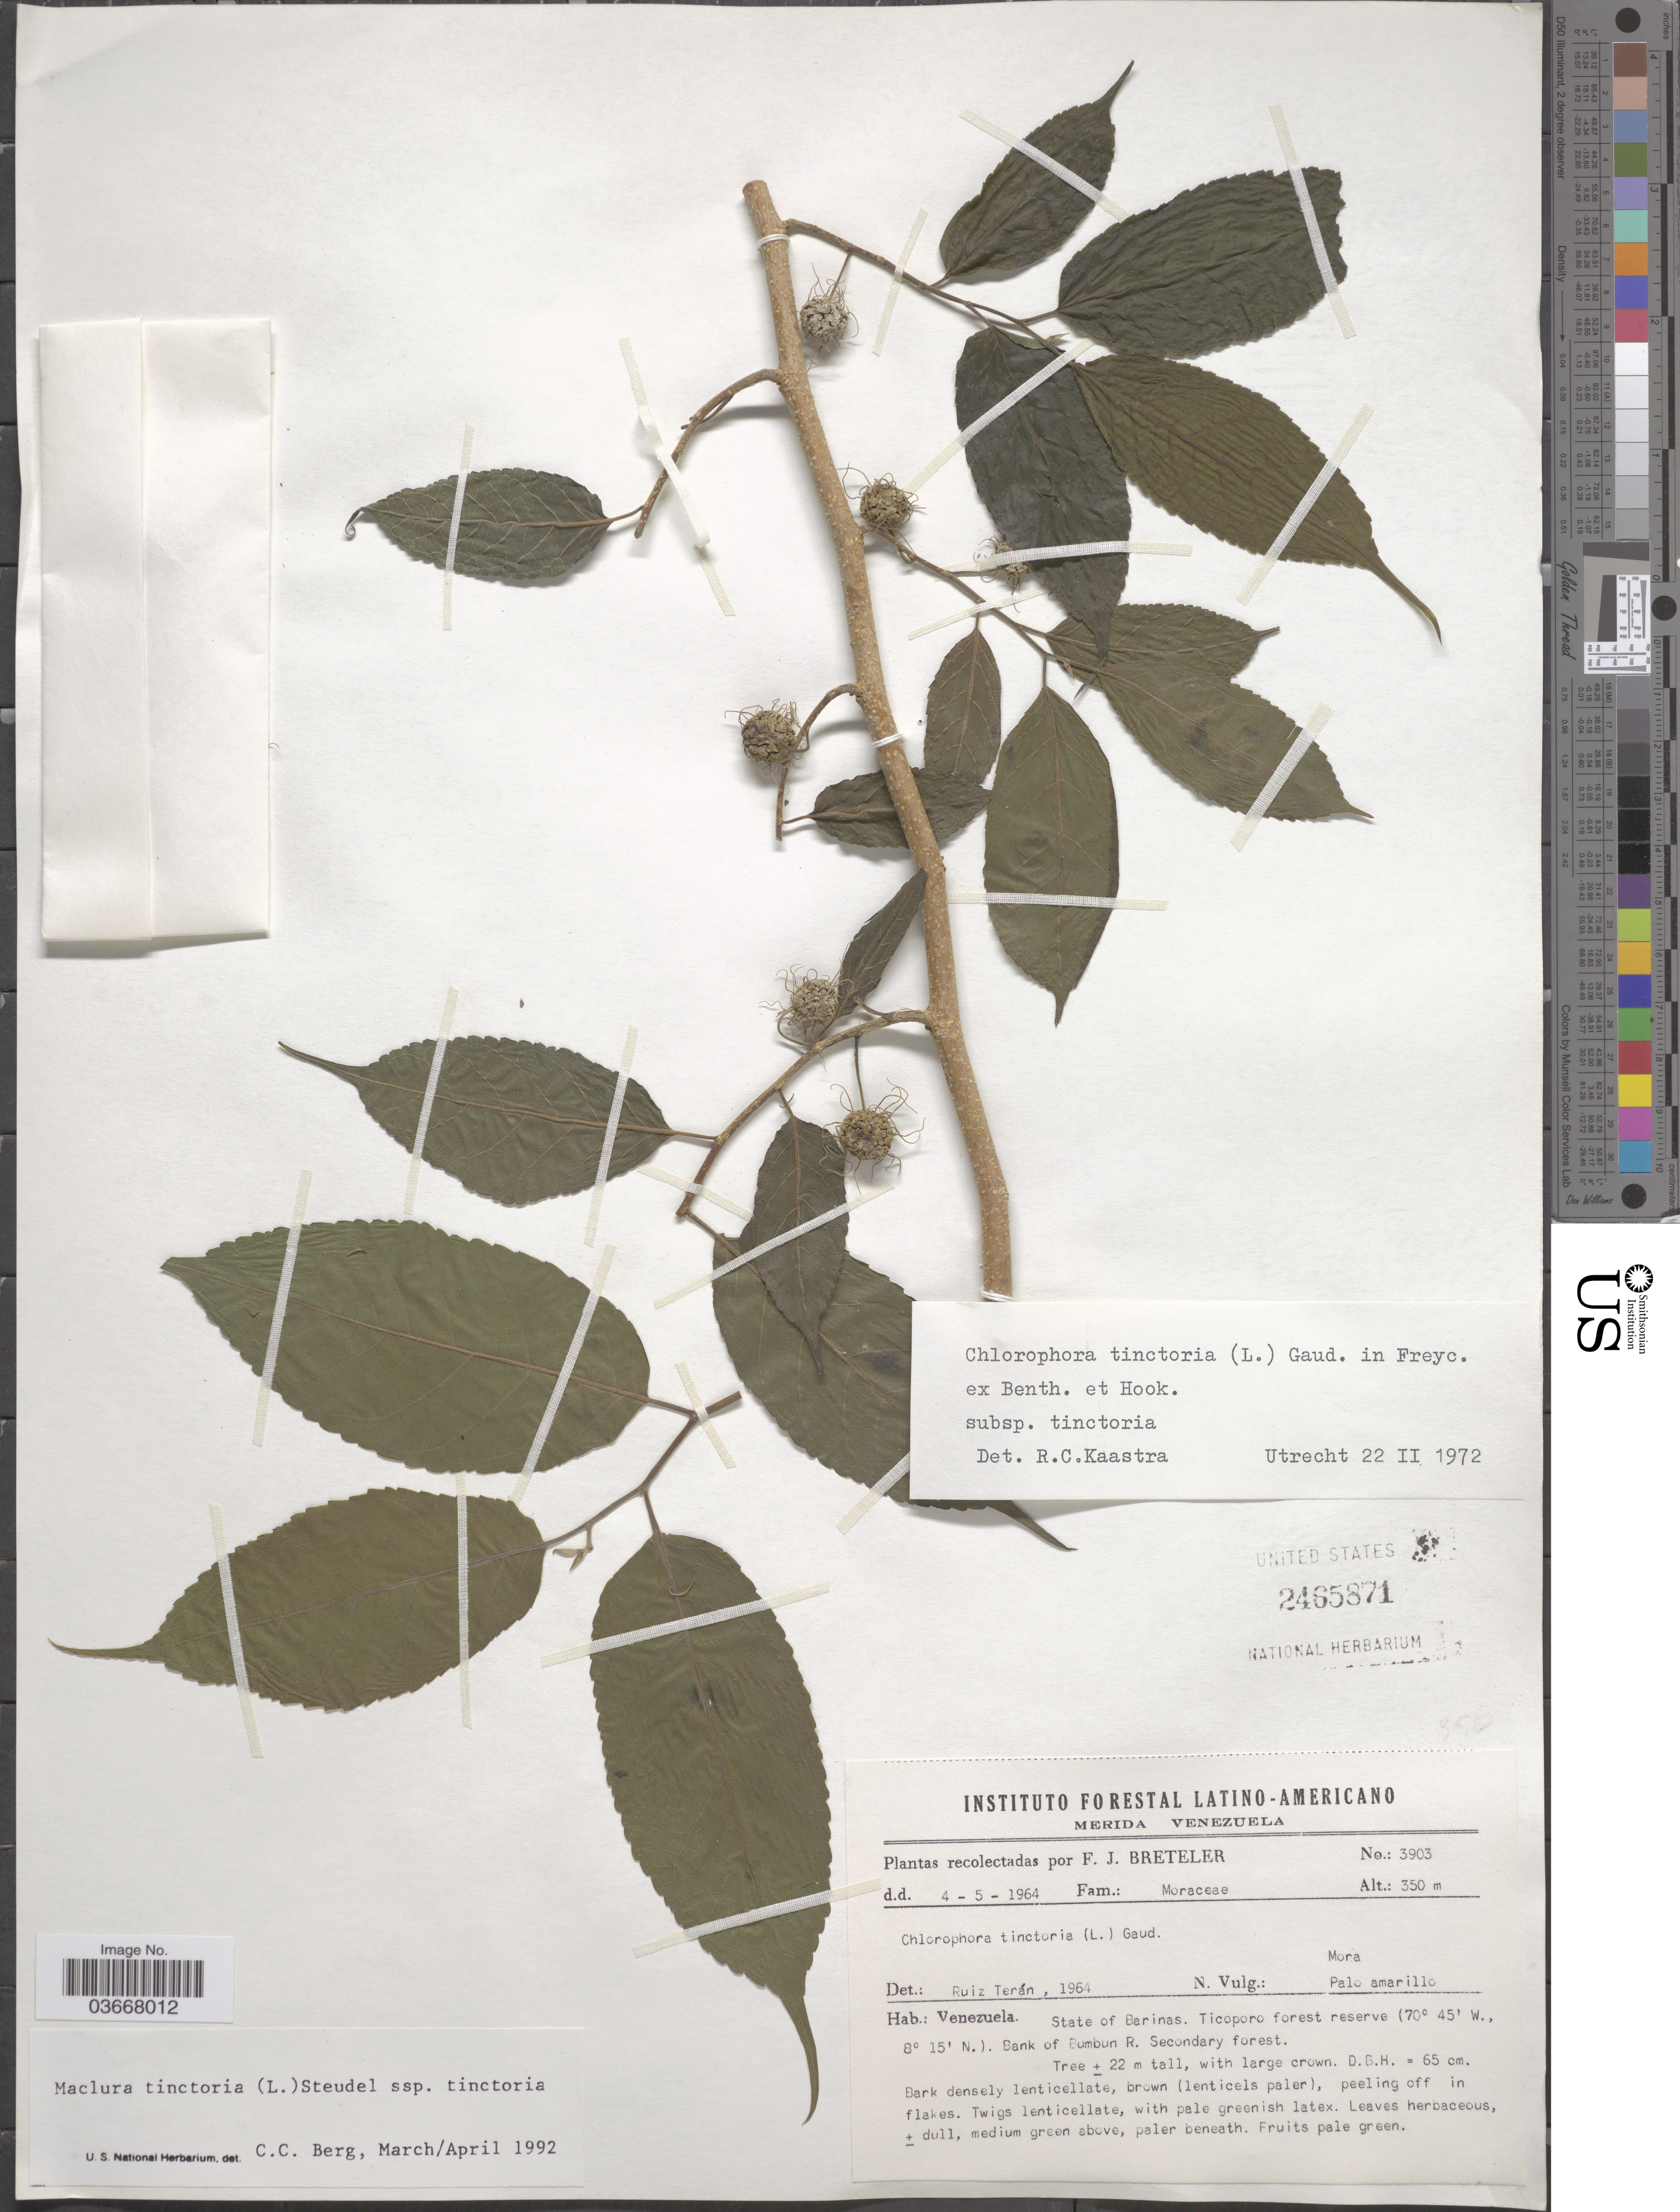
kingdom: Plantae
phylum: Tracheophyta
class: Magnoliopsida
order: Rosales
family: Moraceae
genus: Maclura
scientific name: Maclura tinctoria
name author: (L.) D. Don ex Steud.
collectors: F. J. Breteler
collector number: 3903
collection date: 1964-05-04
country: Venezuela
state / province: Barinas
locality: Ticoporo forest reserve. Bank of Bumbun R. Secondary forest.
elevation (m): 350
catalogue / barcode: US 2465871